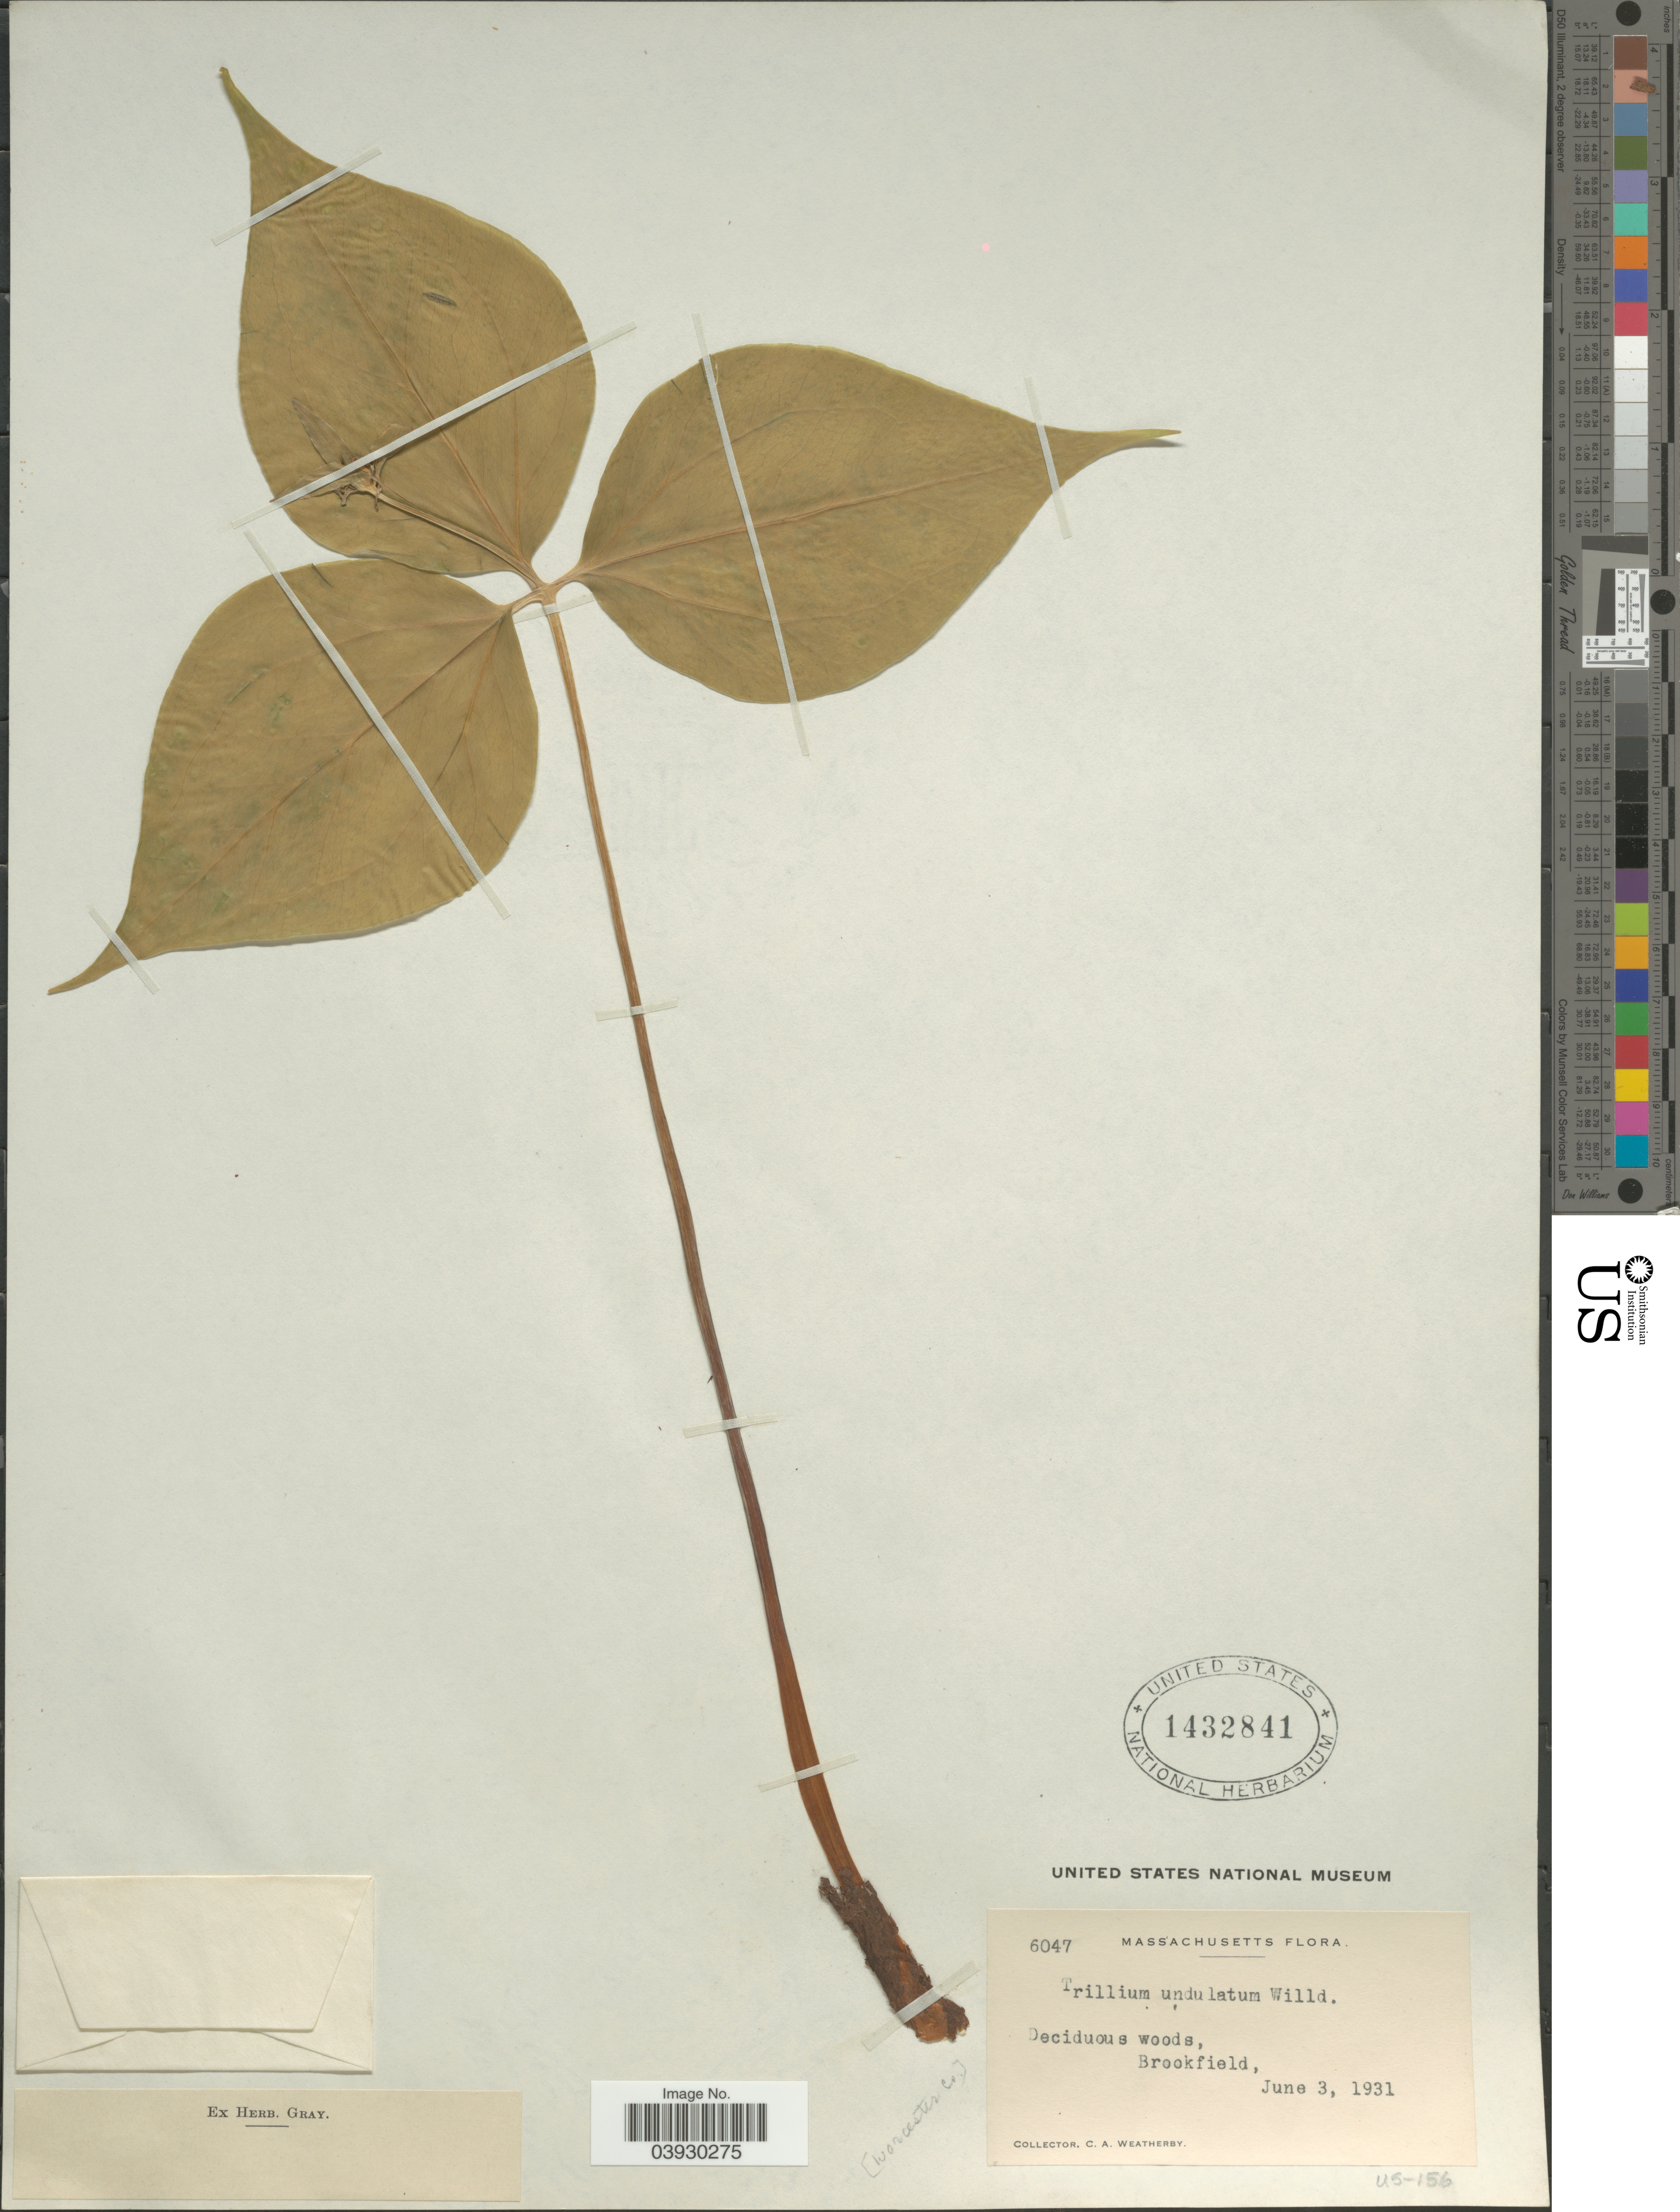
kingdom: Plantae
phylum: Tracheophyta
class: Liliopsida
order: Liliales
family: Melanthiaceae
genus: Trillium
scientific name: Trillium undulatum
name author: Willd.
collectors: C. A. Weatherby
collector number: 6047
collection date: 1931-06-03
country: United States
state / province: Massachusetts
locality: Brookfield. Worcester Co.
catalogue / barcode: US 1432841